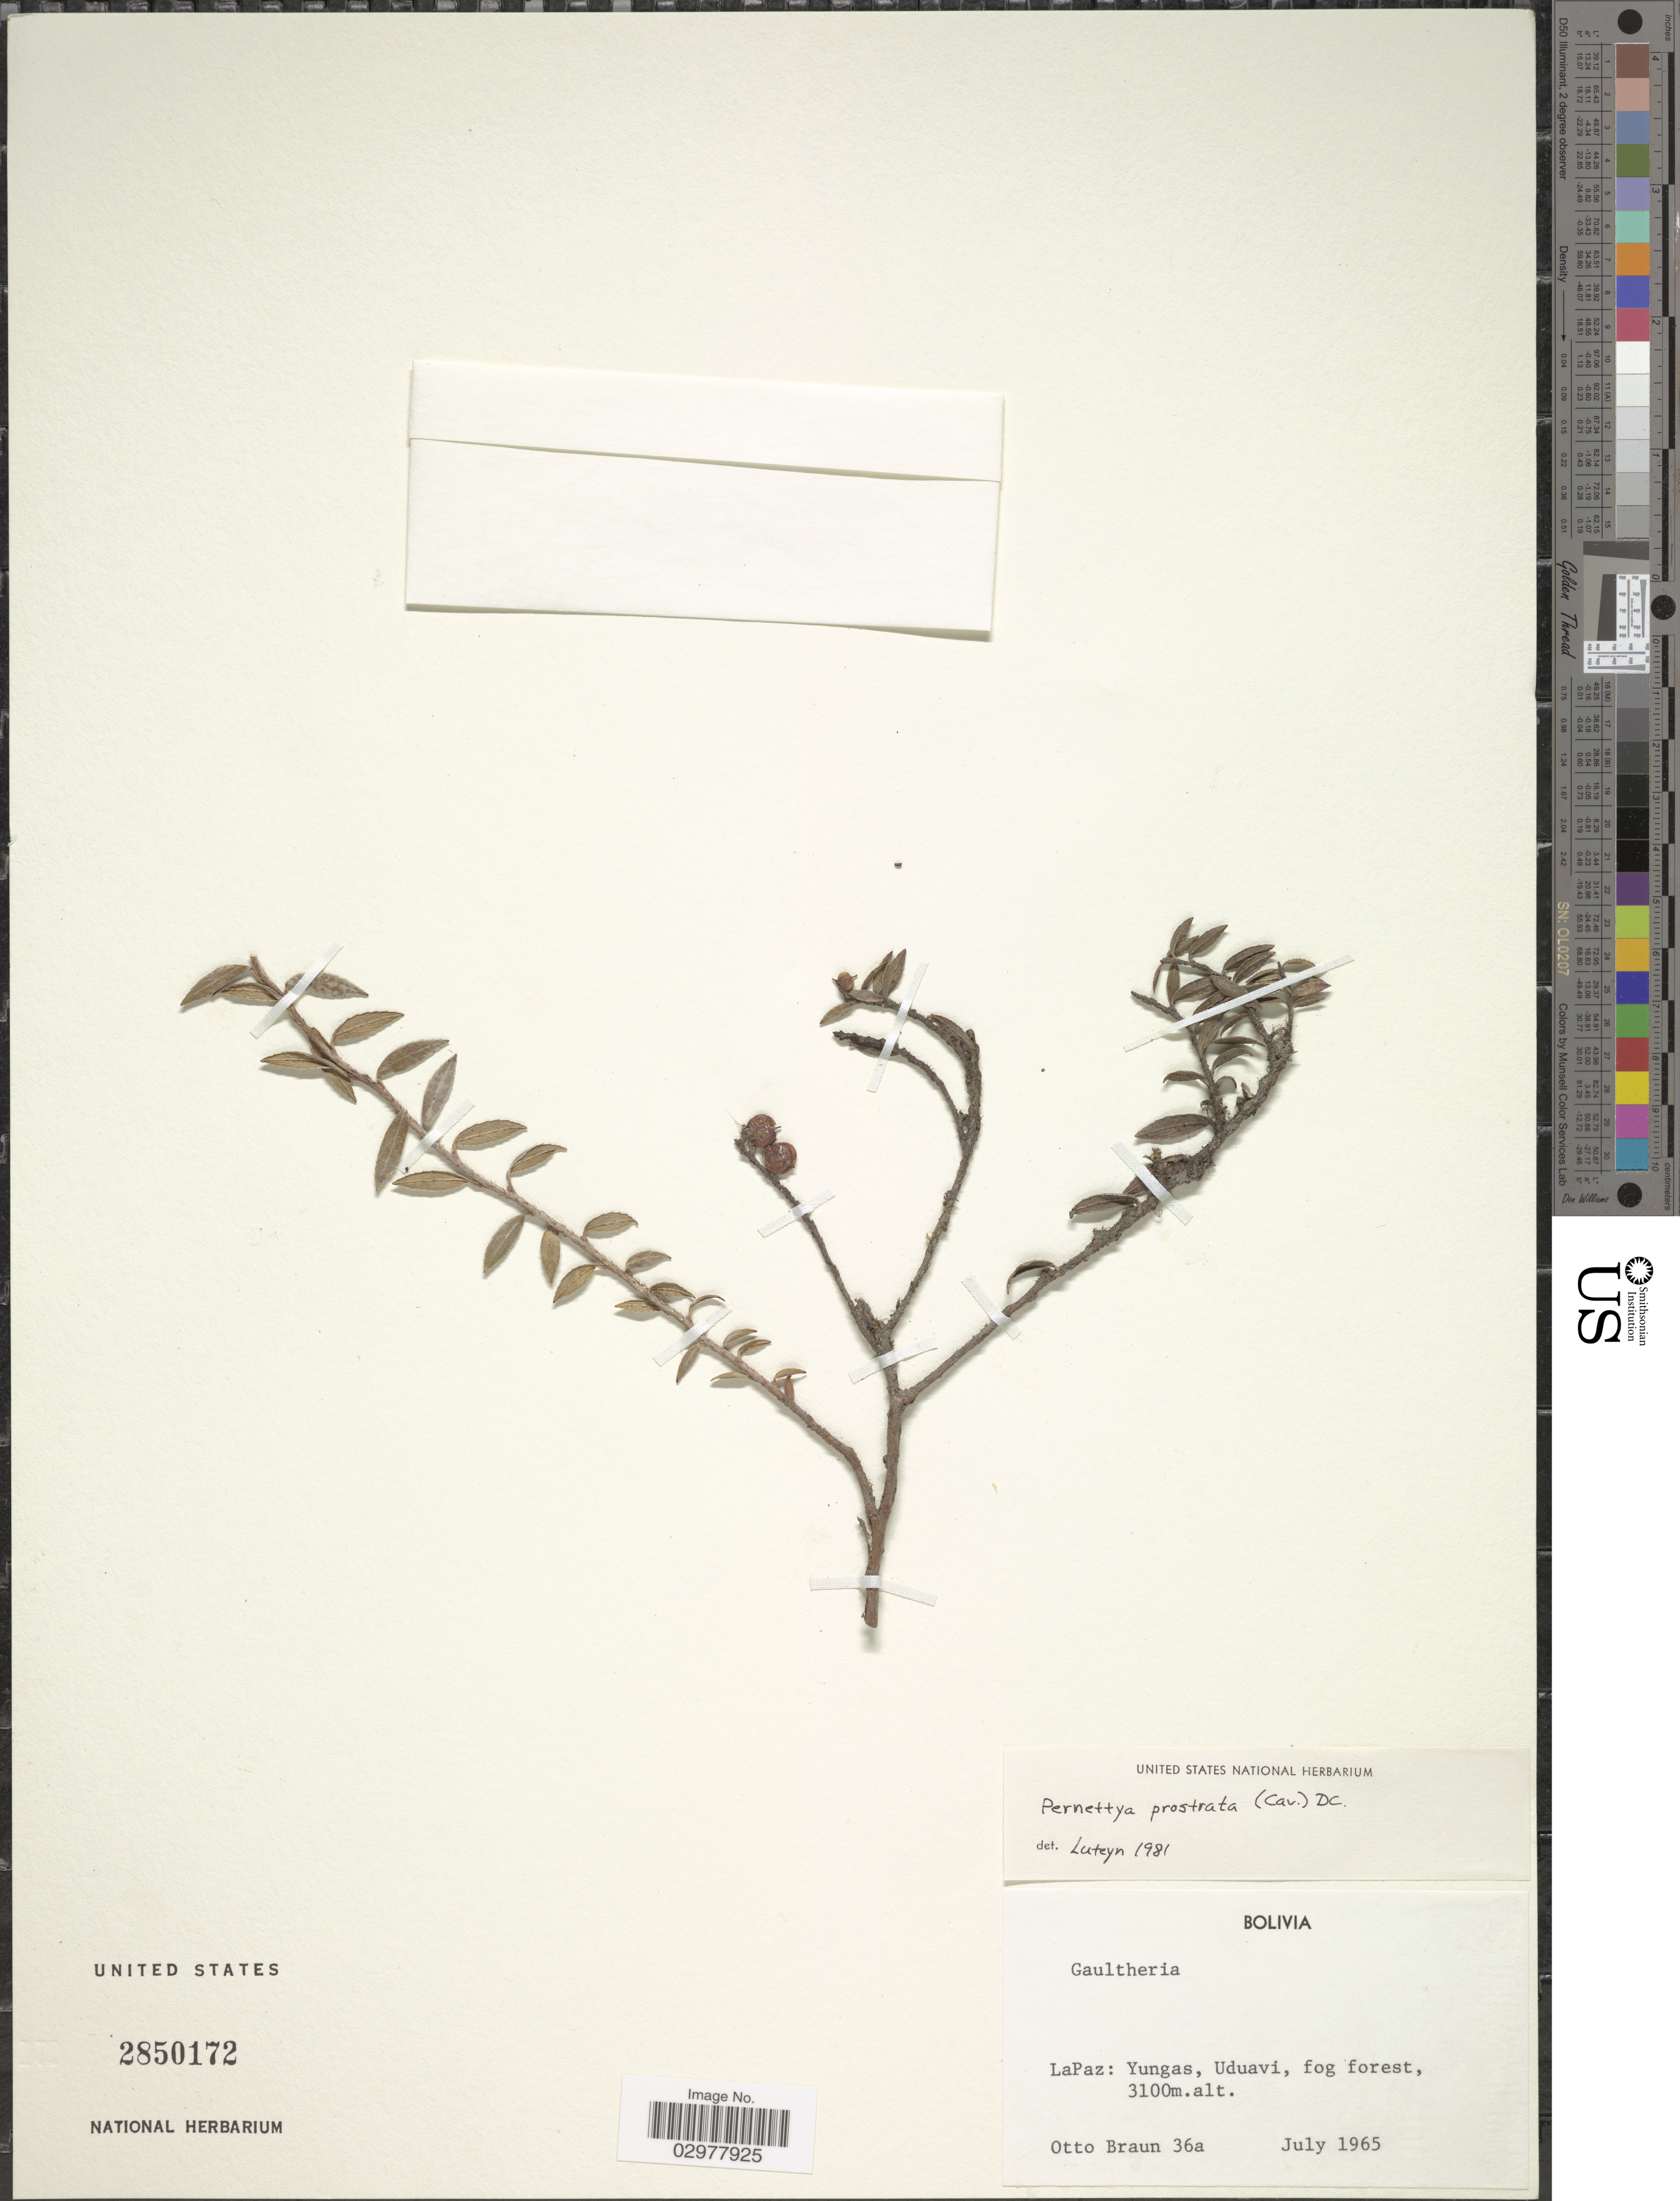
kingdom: Plantae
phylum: Tracheophyta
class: Magnoliopsida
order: Ericales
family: Ericaceae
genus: Pernettya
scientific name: Pernettya prostrata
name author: (Cav.) DC.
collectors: O. Braun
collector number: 36a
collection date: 1965-07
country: Bolivia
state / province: La Paz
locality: Yungas, Uduavi.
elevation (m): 3100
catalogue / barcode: US 2850172